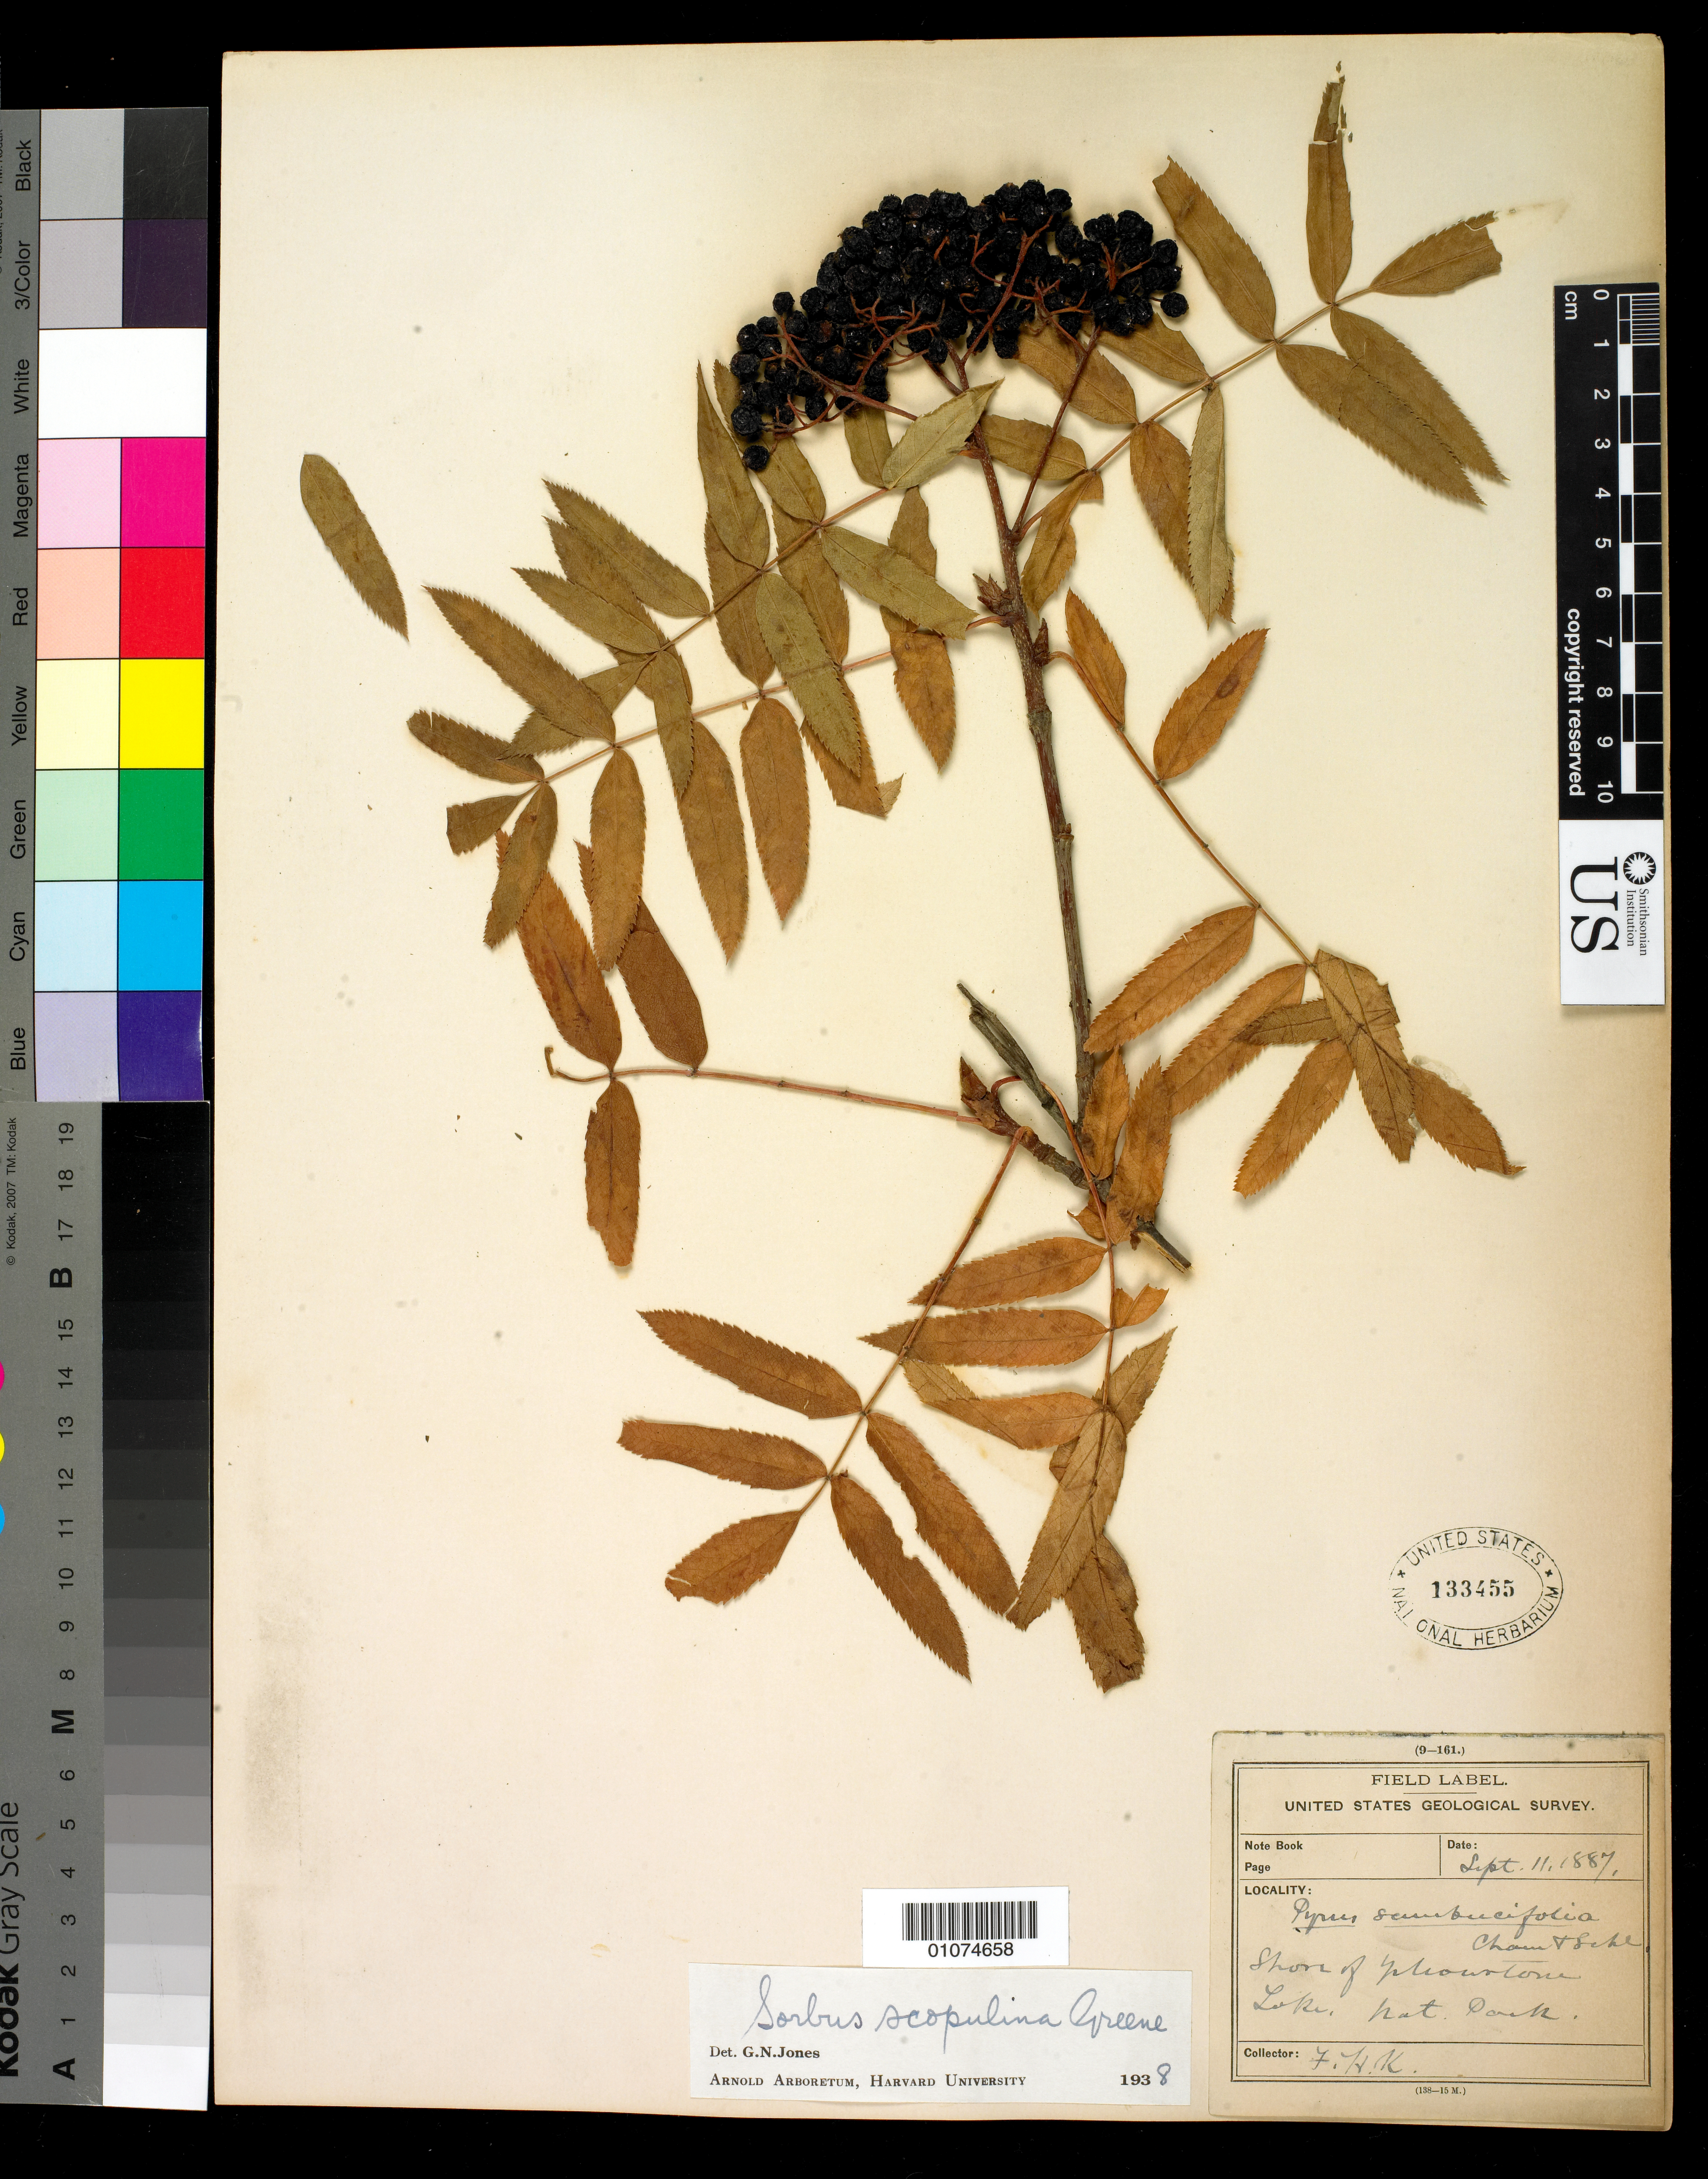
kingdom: Plantae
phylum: Tracheophyta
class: Magnoliopsida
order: Rosales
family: Rosaceae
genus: Sorbus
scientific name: Sorbus scopulina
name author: Greene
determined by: Jones, G. N.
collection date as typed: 11 Sep 1887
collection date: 1887-09-11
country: United States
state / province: Wyoming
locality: Yellowstone Lake, Nat. Park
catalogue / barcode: US 133455